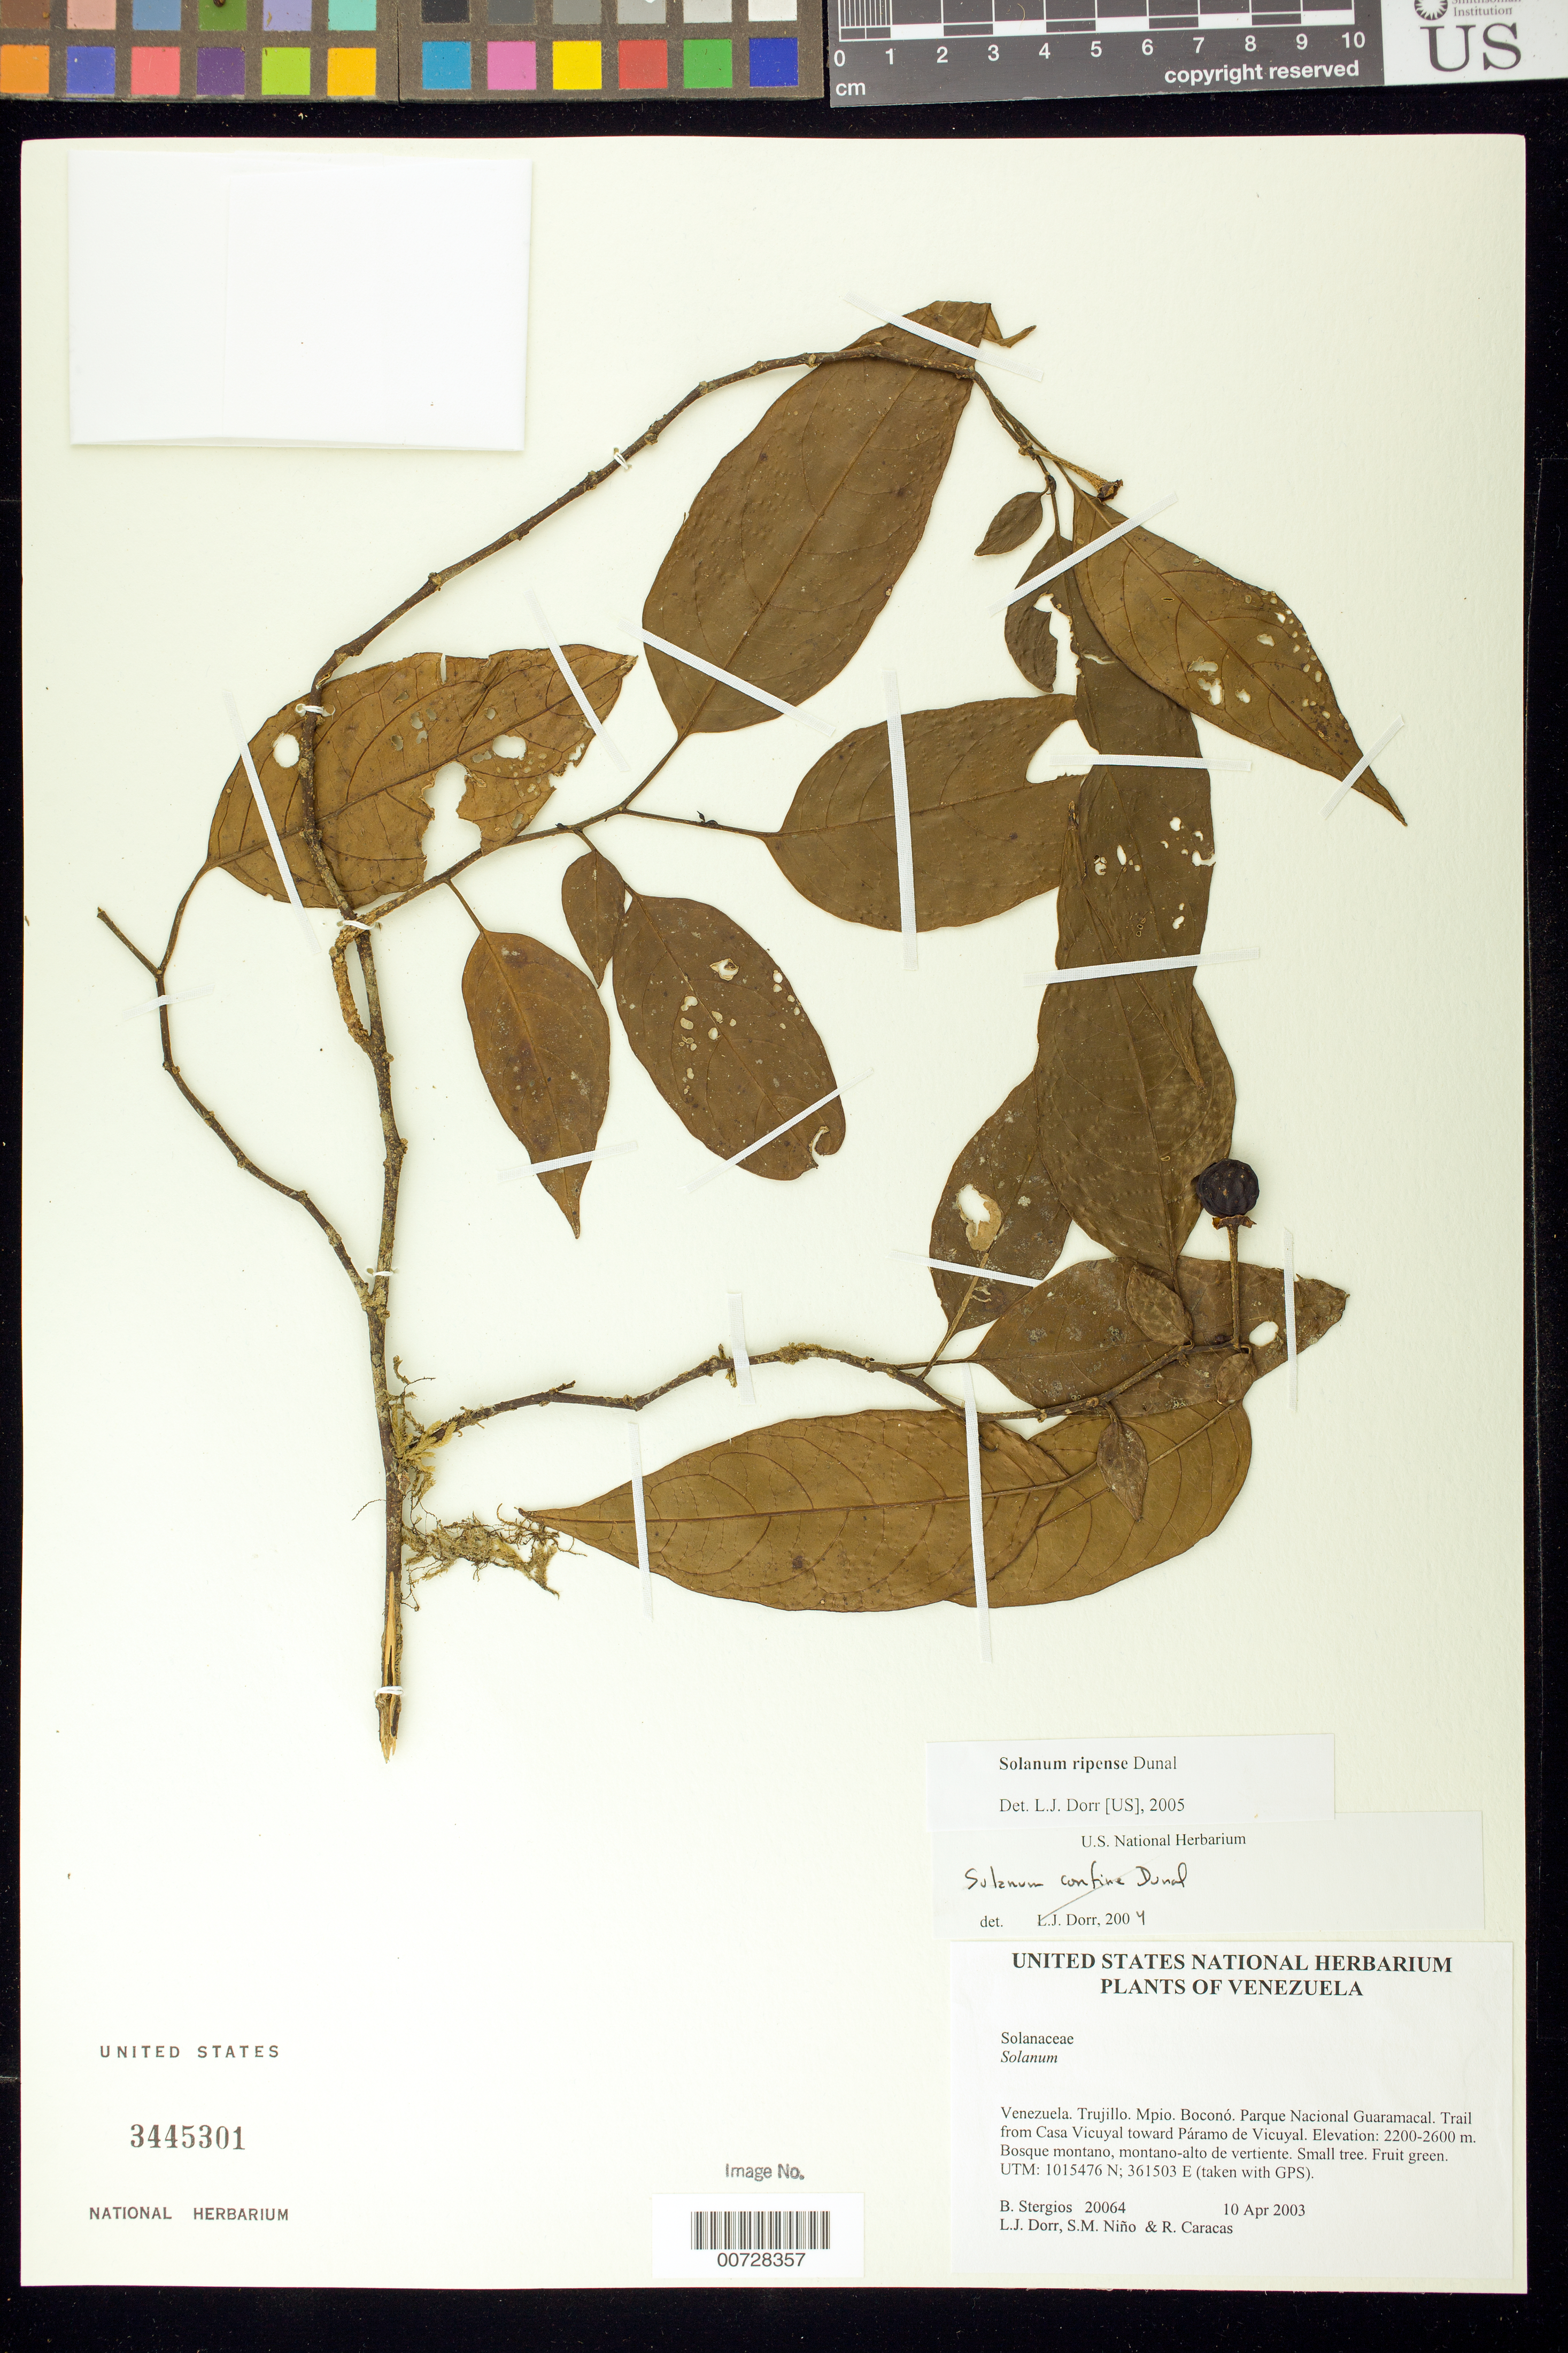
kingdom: Plantae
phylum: Tracheophyta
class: Magnoliopsida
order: Solanales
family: Solanaceae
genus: Solanum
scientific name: Solanum ripense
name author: Dunal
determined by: Dorr, L. J., (BOT), Smithsonian Institution - National Museum of Natural History (UNITED STATES)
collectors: B. G. Stergios, L. J. Dorr, S. M. Niño & R. Caracas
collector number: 20064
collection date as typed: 10 Apr 2003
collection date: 2003-04-10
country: Venezuela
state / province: Trujillo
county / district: Boconó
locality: Parque Nacional Guaramacal. Trail from Casa Vicuyal toward Páramo de Vicuyal.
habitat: bosque montano; montano-alto de vertiente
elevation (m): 2200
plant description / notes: MY, PORT, US, VEN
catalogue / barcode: US 3445301